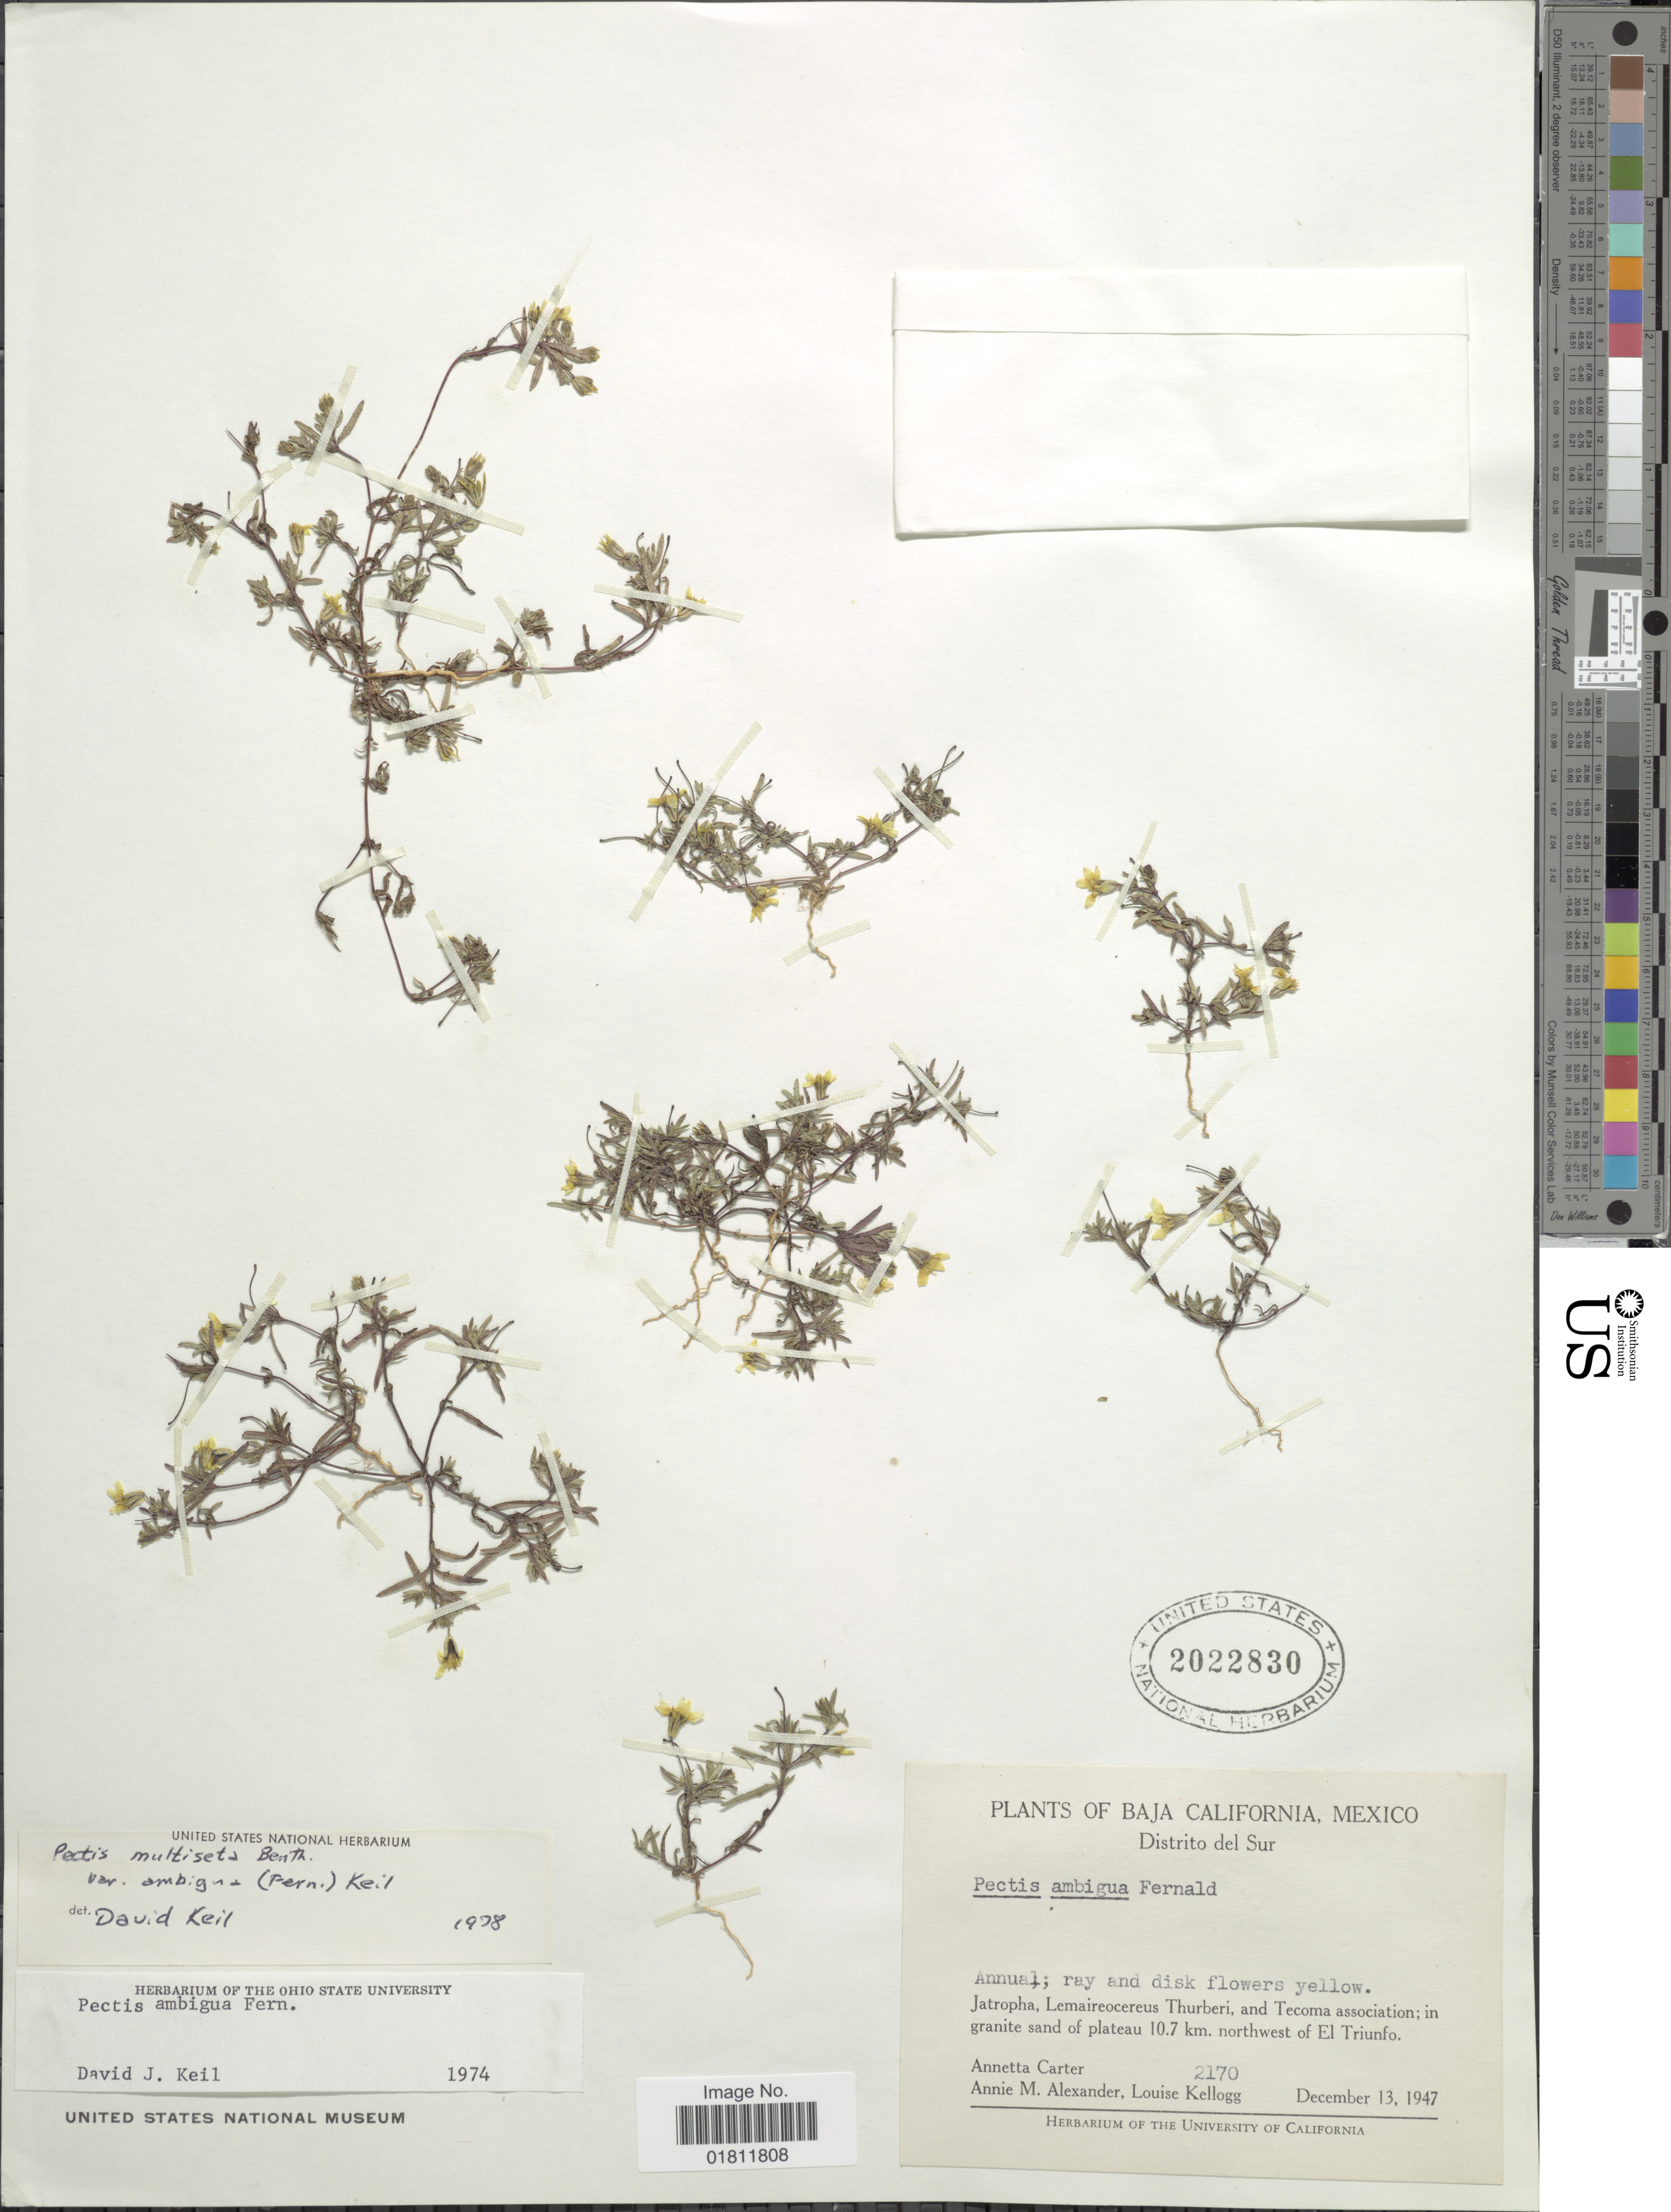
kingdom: Plantae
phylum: Tracheophyta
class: Magnoliopsida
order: Asterales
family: Asteraceae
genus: Pectis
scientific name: Pectis multiceps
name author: Urb.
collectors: A. Carter, A. M. Alexander & L. Kellogg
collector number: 2170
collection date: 1947-12-13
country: Mexico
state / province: Baja California Sur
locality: Baja California, Mexico. Distrito del Sur. Jatropha, Lemaireocereus Thurberi, and Tecoma association; in granite sand of plateau 10.7 km. northwest of El Triunfo.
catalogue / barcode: US 2022830